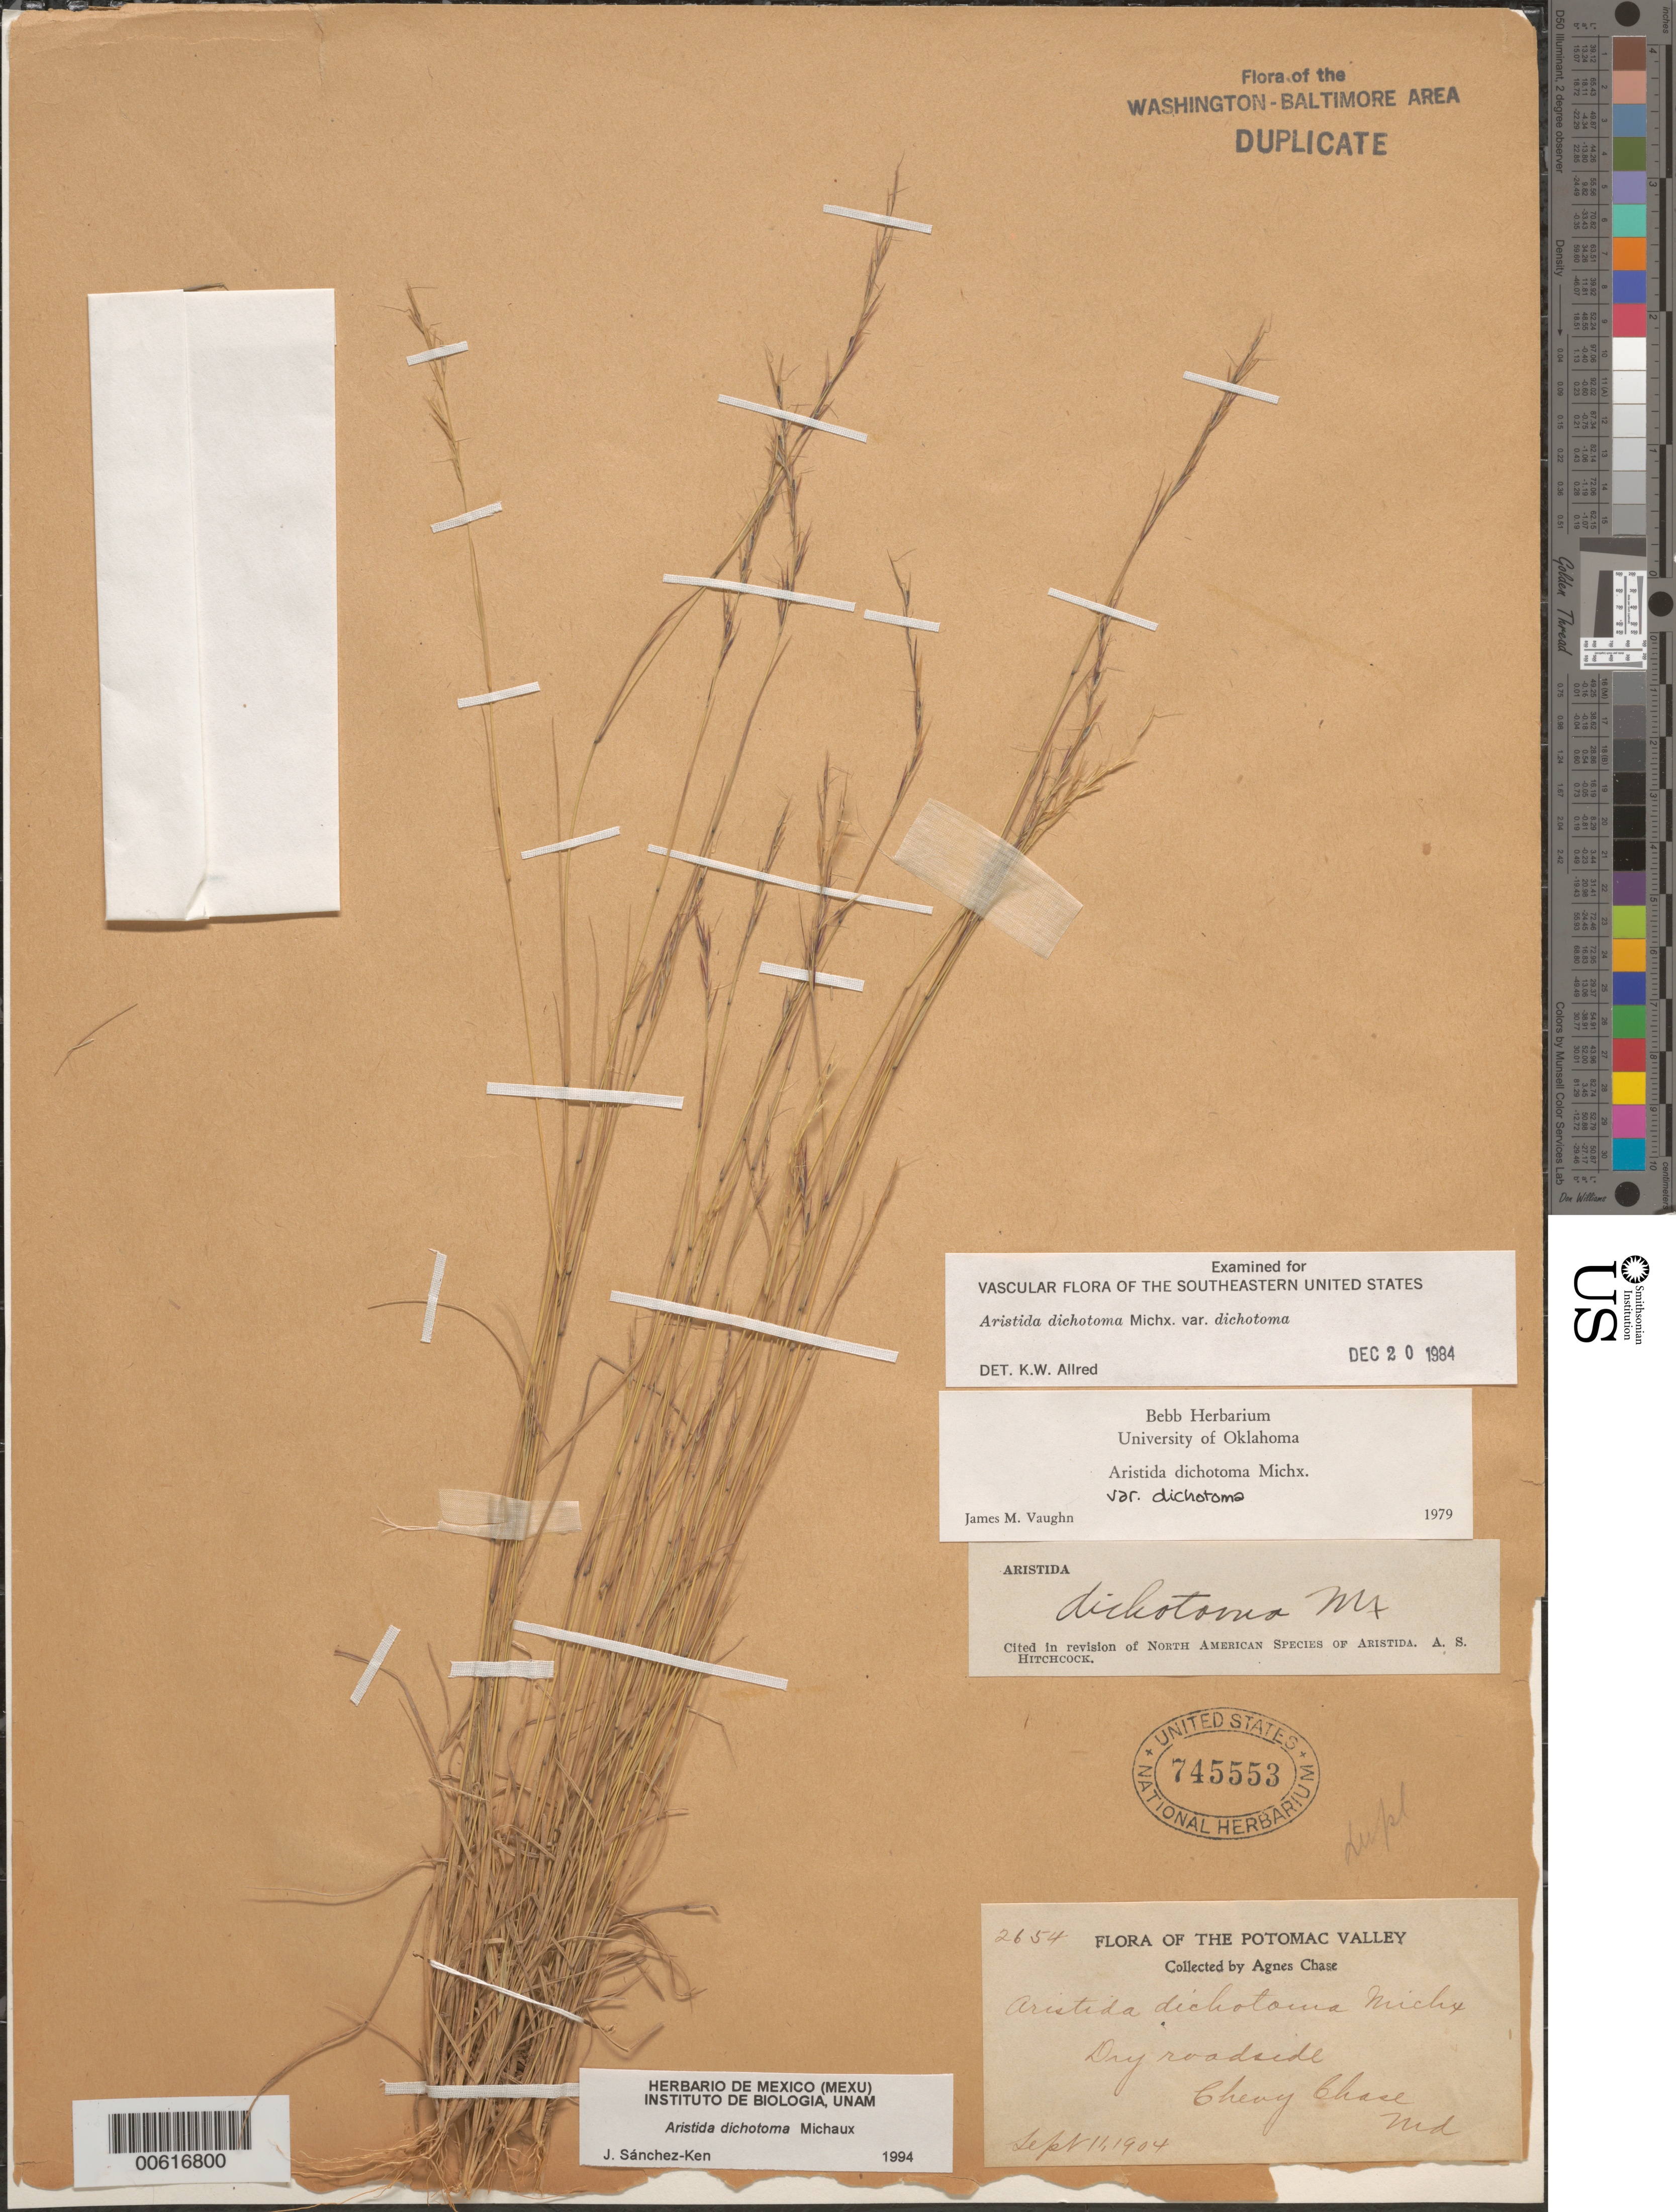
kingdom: Plantae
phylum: Tracheophyta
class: Liliopsida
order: Poales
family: Poaceae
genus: Aristida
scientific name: Aristida dichotoma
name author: Michx.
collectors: A. Chase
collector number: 2654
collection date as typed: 11 Sep 1904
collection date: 1904-09-11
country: United States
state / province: Maryland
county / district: Montgomery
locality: Chevy Chase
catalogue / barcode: US 745553